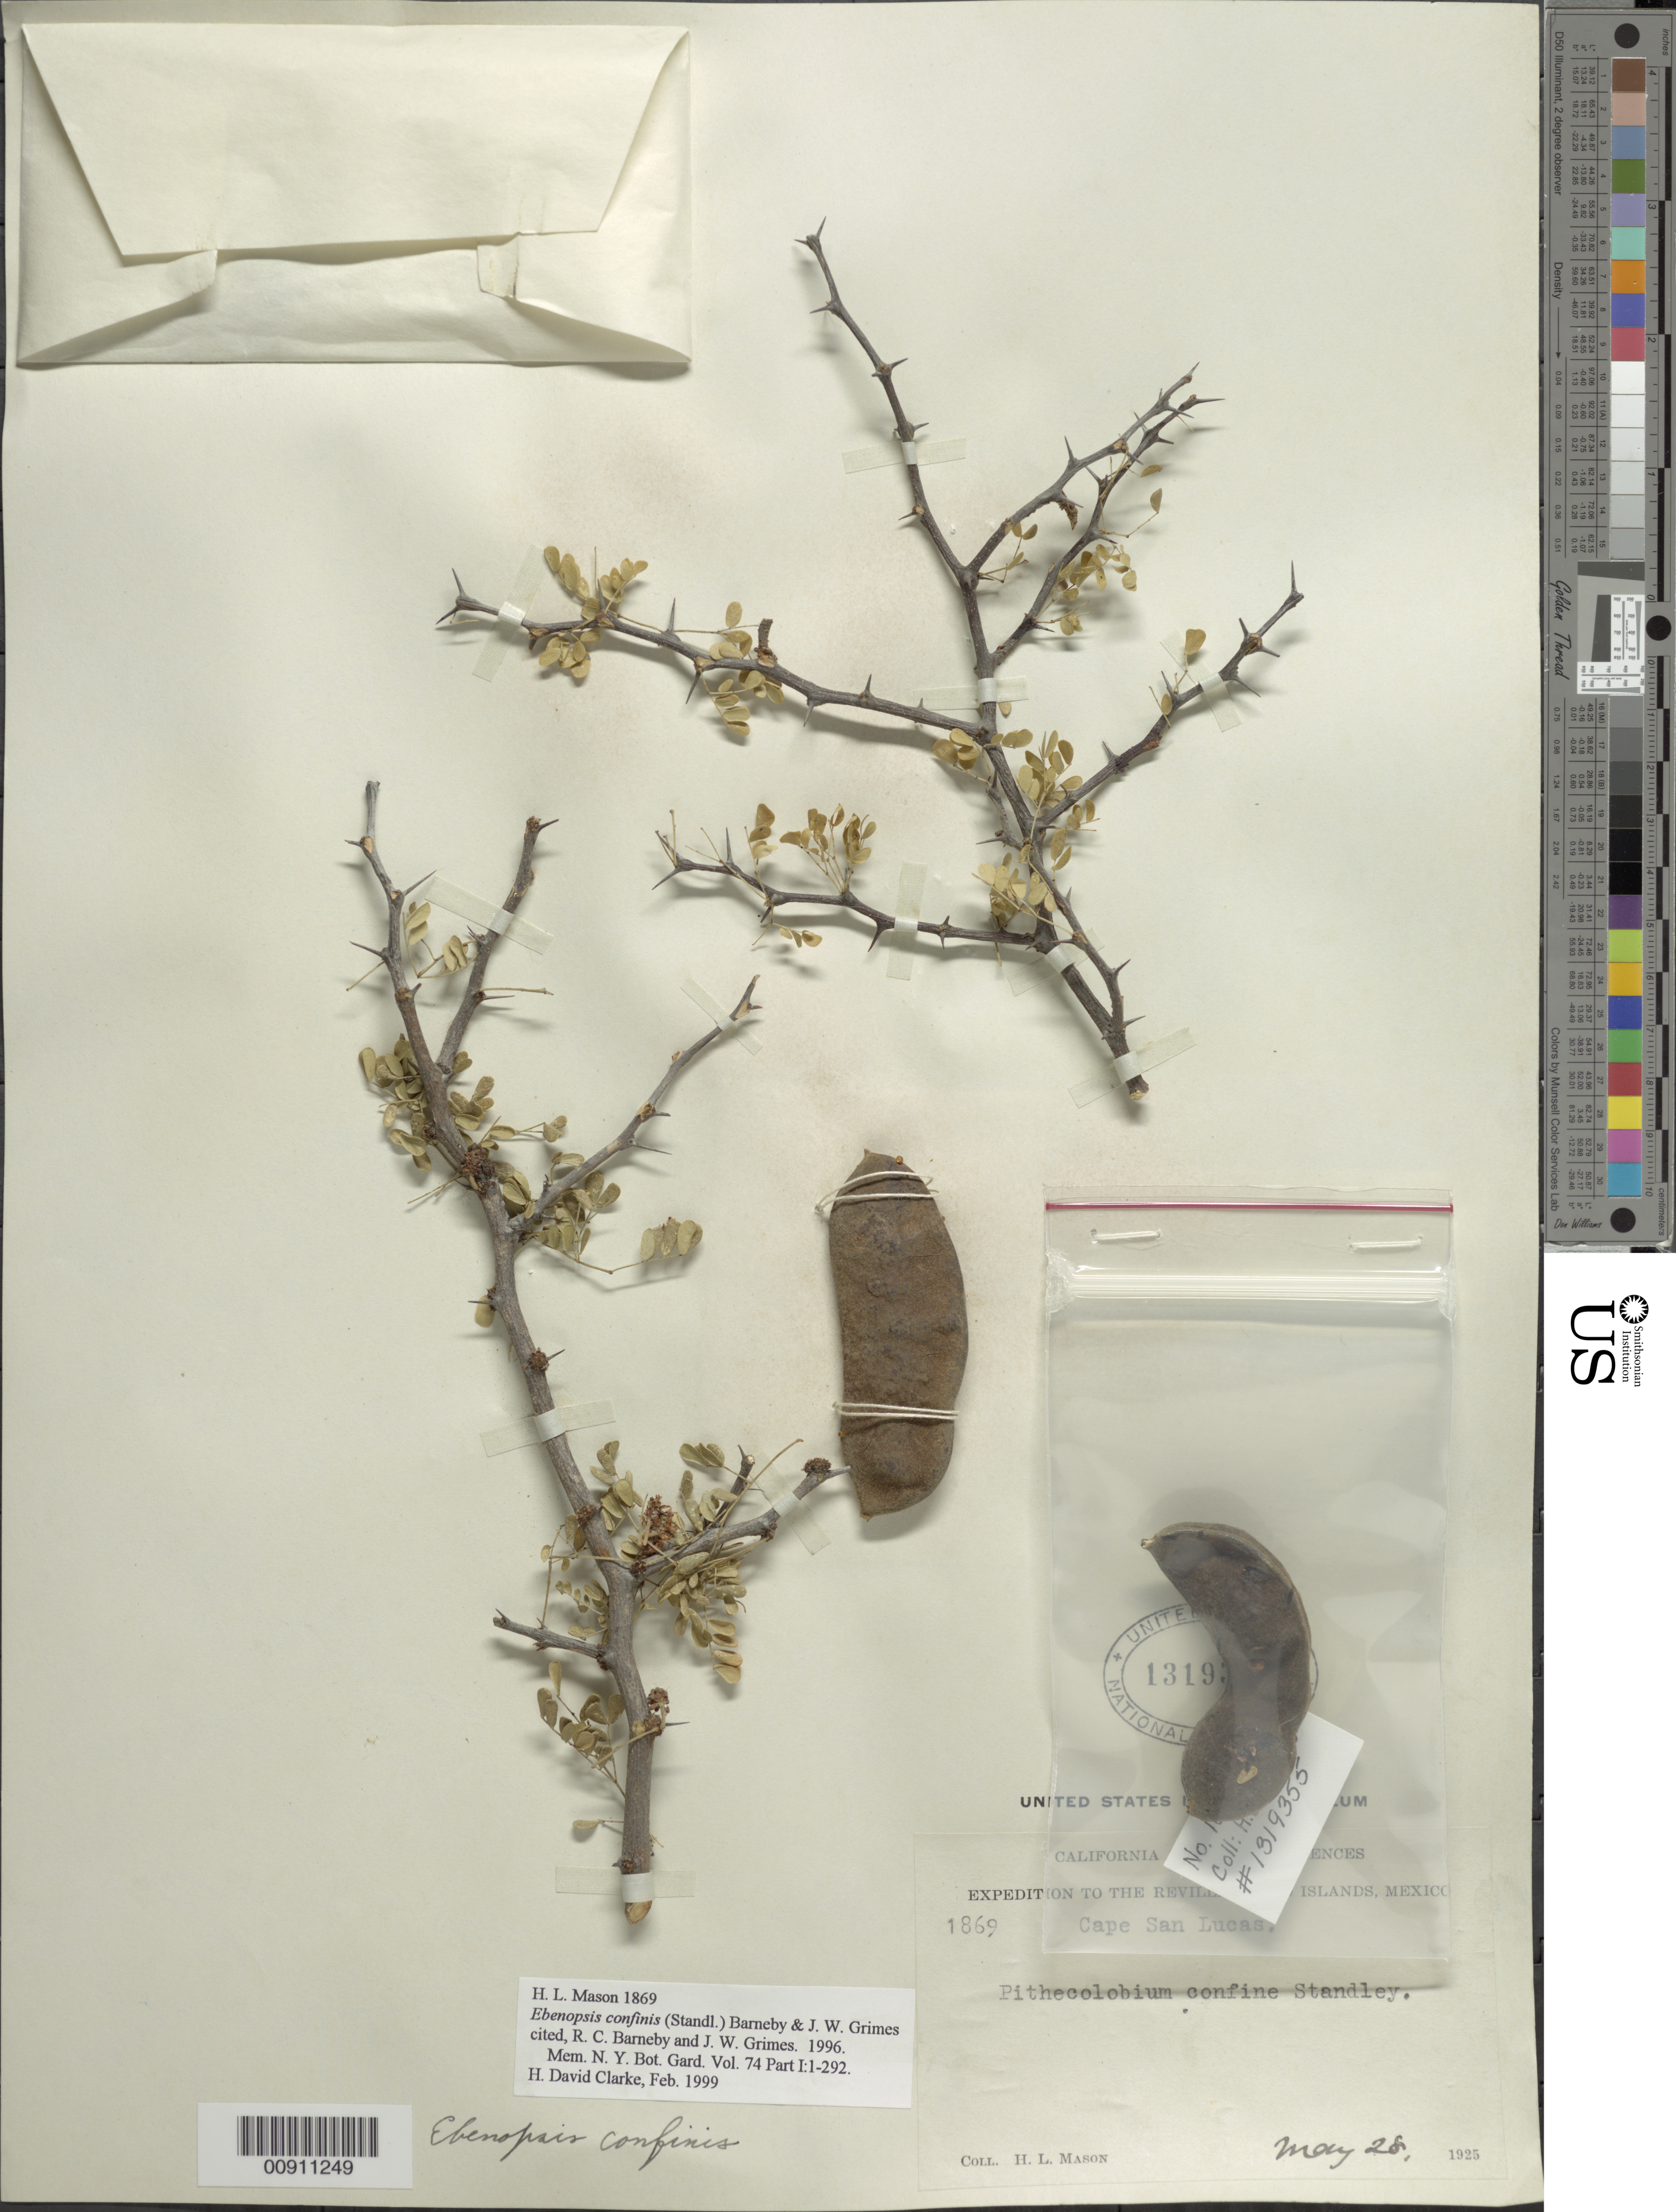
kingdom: Plantae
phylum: Tracheophyta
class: Magnoliopsida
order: Fabales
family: Fabaceae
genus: Ebenopsis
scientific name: Ebenopsis confinis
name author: (Standl.) Britton & Rose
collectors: H. L. Mason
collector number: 1869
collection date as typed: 28 May 1925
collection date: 1925-05-28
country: Mexico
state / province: Baja California Sur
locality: Cape San Lucas.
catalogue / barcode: US 1319355